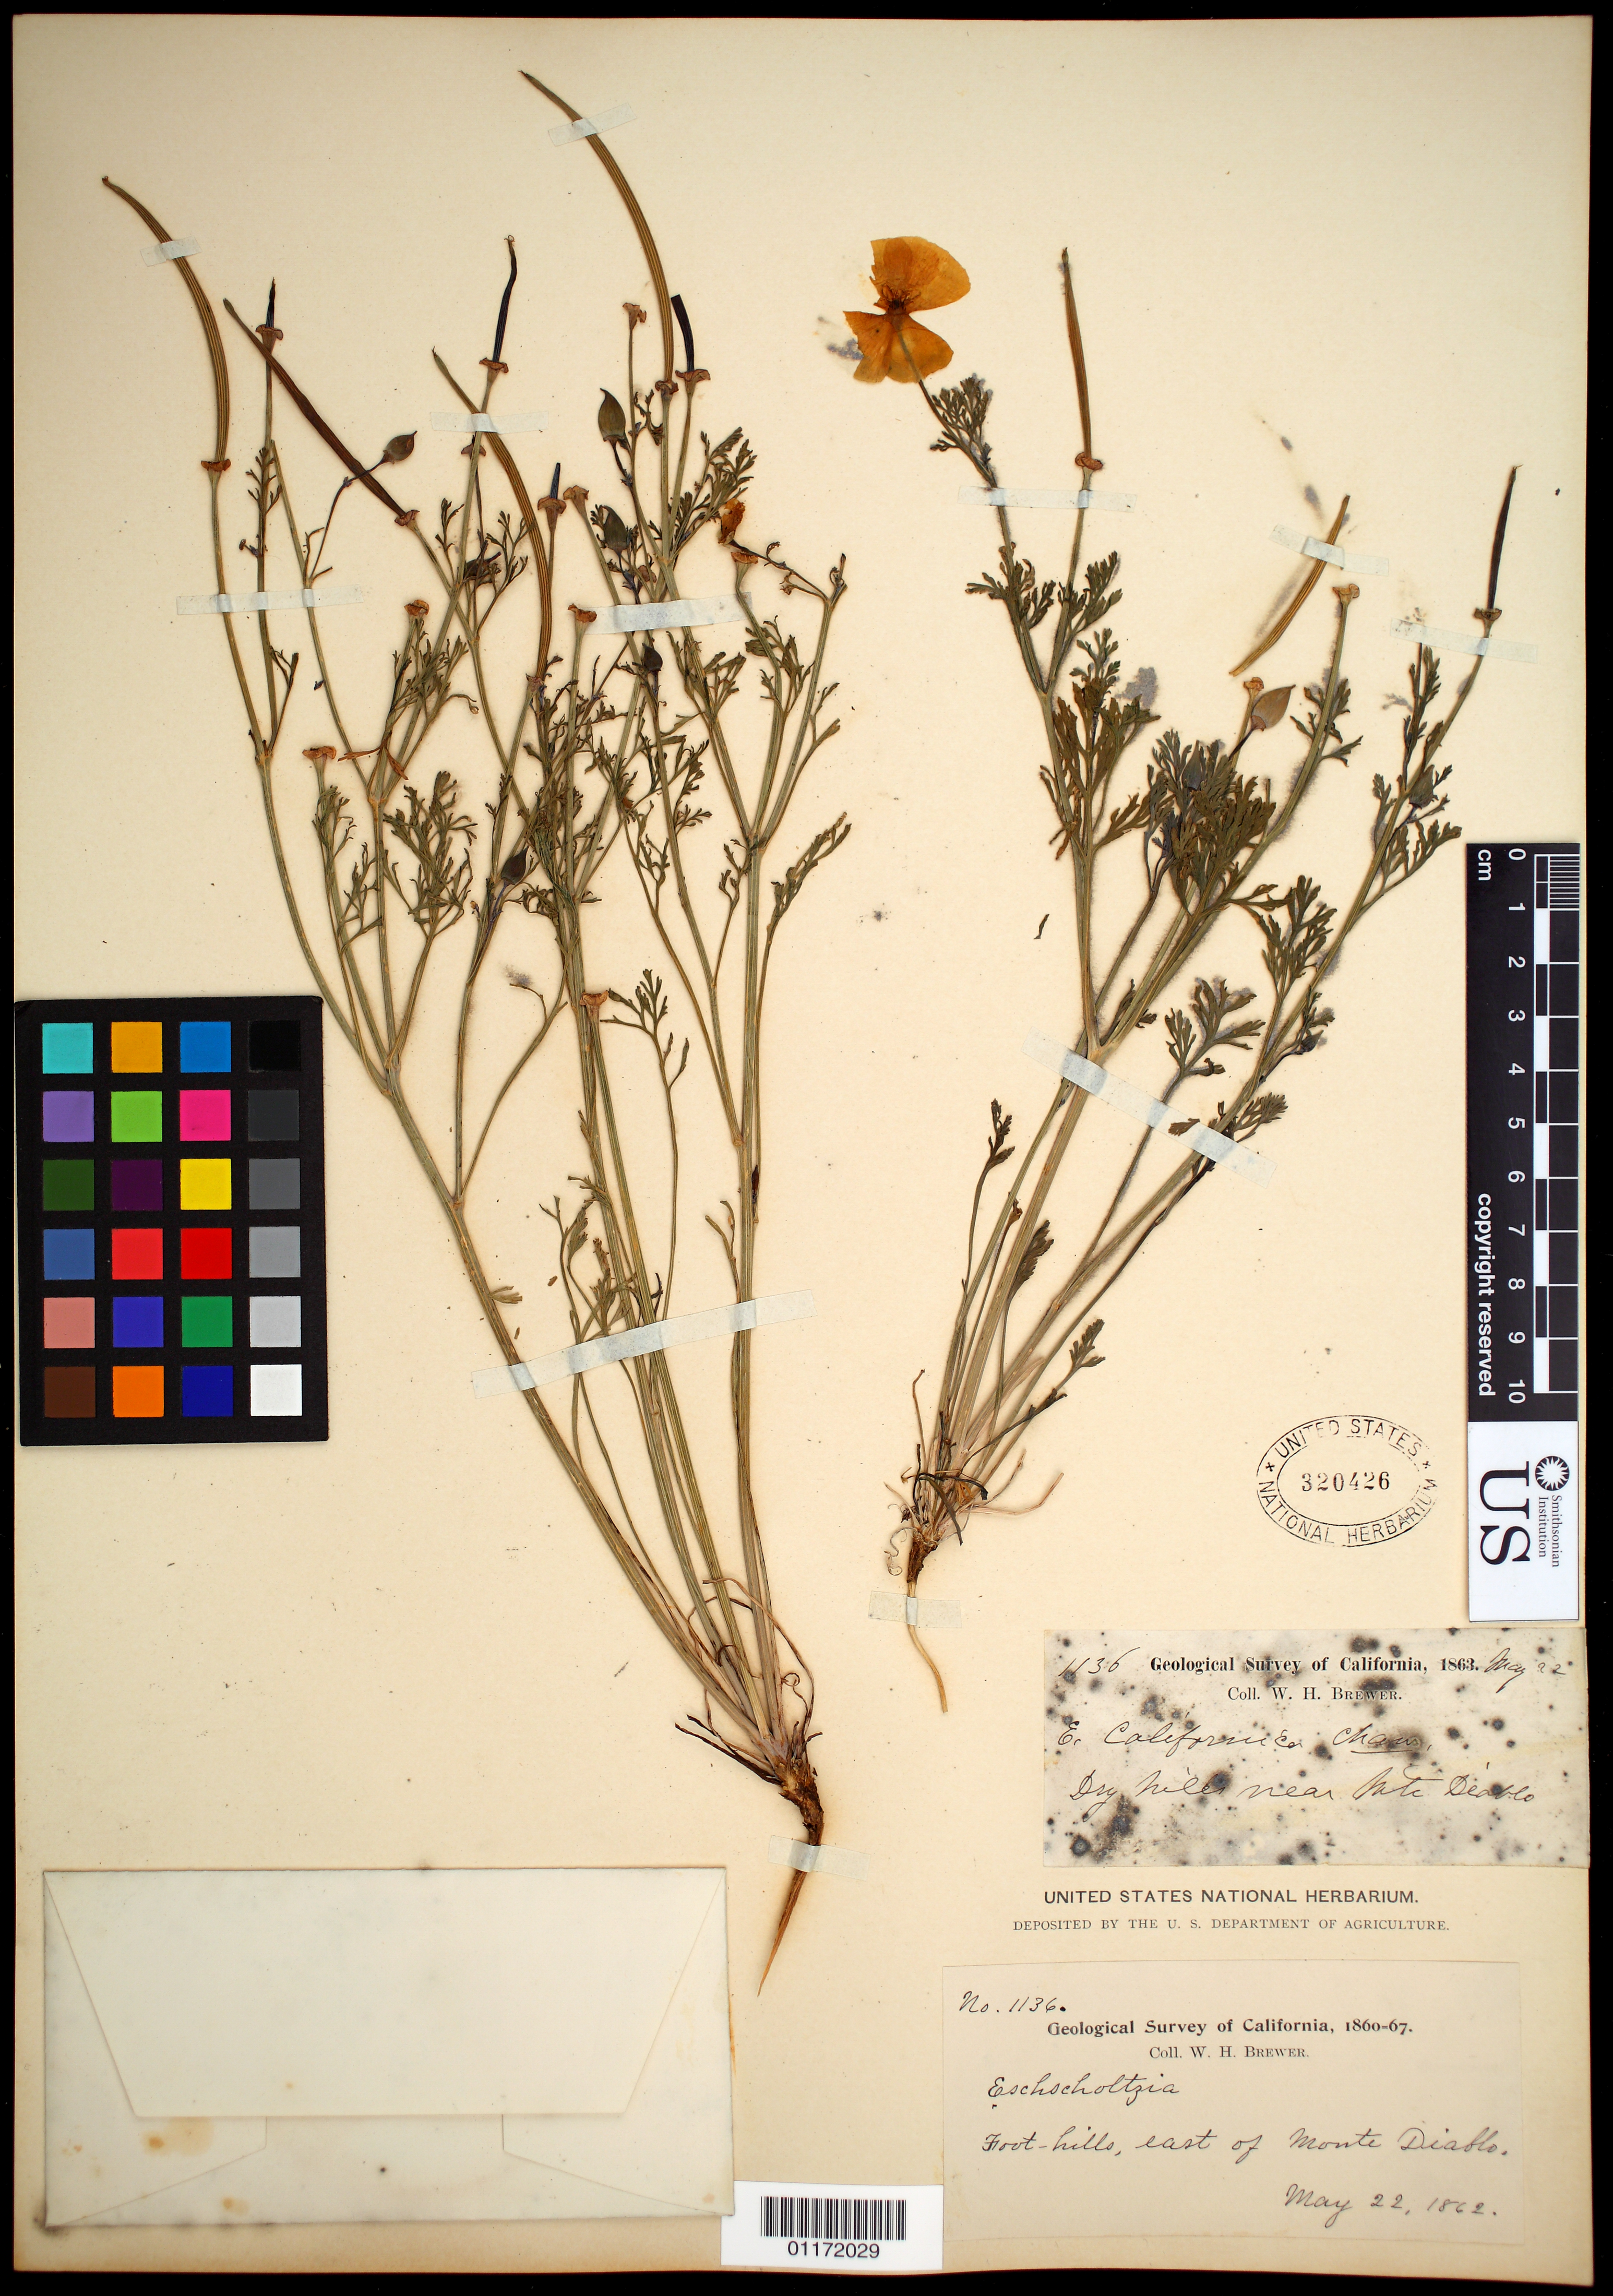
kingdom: Plantae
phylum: Tracheophyta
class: Magnoliopsida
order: Ranunculales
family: Papaveraceae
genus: Eschscholzia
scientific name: Eschscholzia californica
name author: Cham.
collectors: W. H. Brewer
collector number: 1136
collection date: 1862-05-22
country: United States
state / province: California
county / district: Contra Costa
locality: Foot hills, east of Monte Diablo.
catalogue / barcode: US 320426